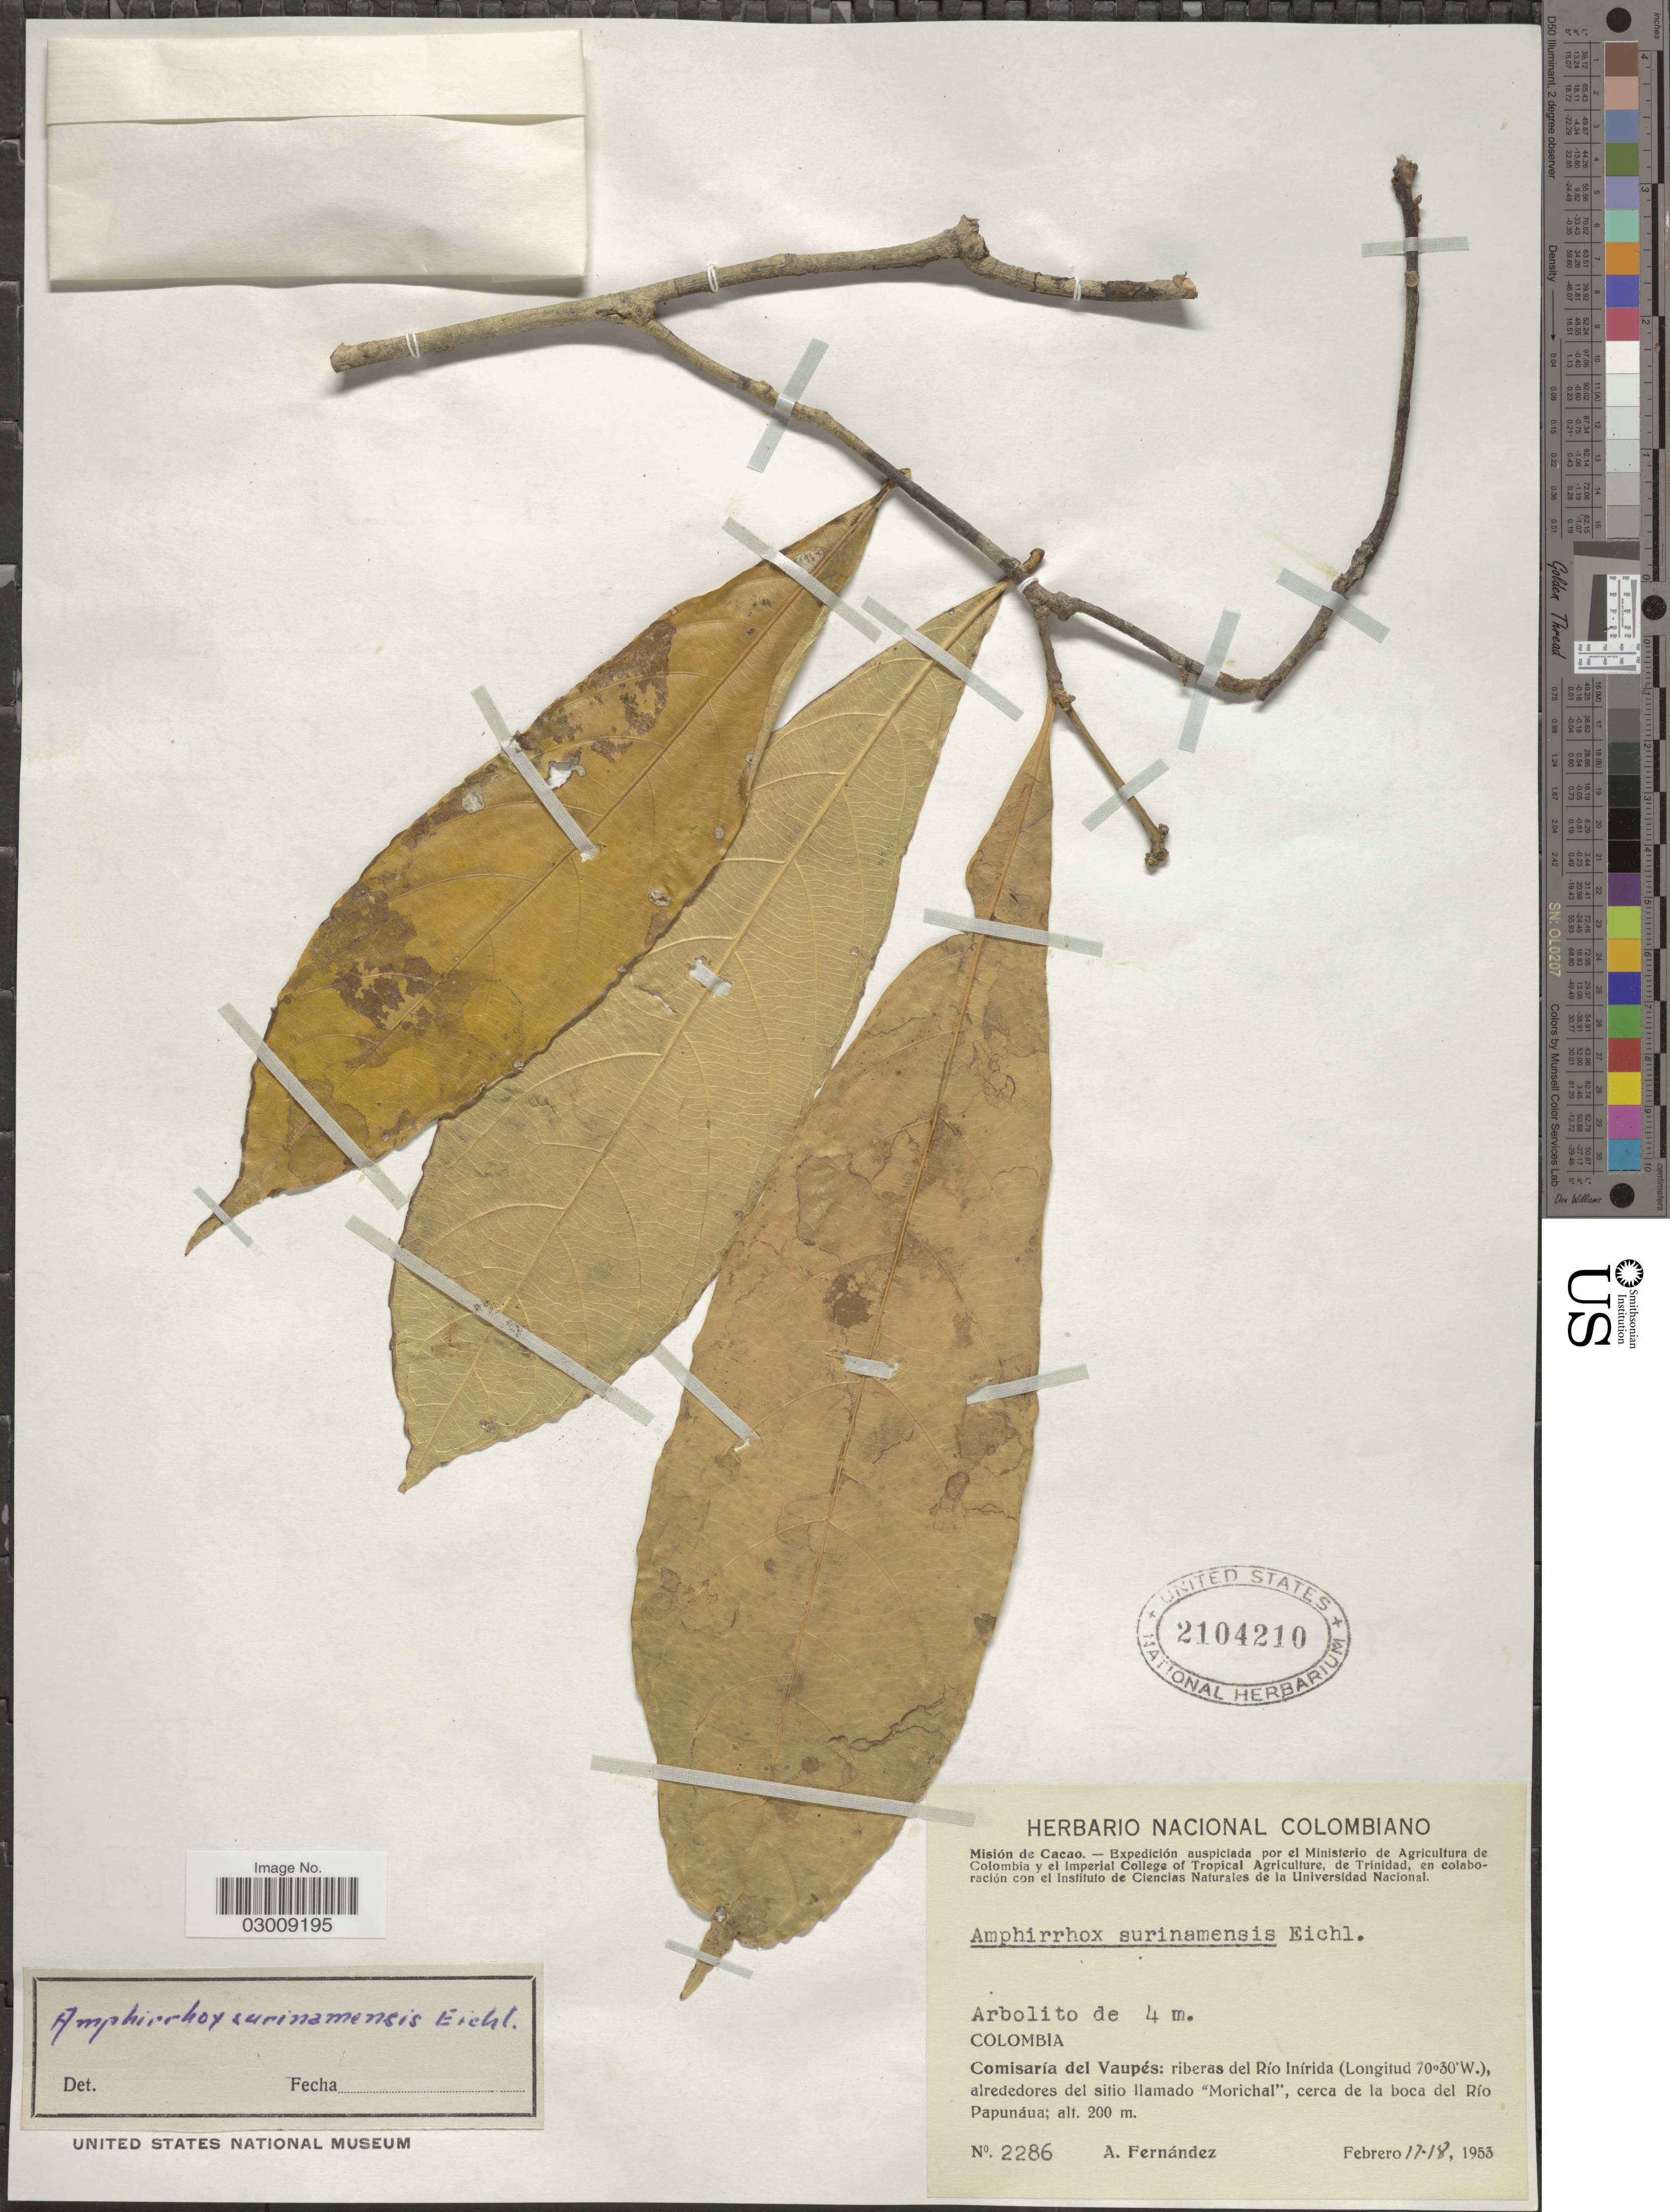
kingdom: Plantae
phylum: Tracheophyta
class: Magnoliopsida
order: Malpighiales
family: Violaceae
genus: Amphirrhox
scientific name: Amphirrhox longifolia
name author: (A. St.-Hil.) Spreng.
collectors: A. Fernández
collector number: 2286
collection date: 1953-02-17/1953-02-18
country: Colombia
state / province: Vaupés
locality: Comisaría del Vaupés: riberas del Río Inírida, alrededores del sitio llamado "Morichal", cerca de la boca del Río Papunáua.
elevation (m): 200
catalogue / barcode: US 2104210